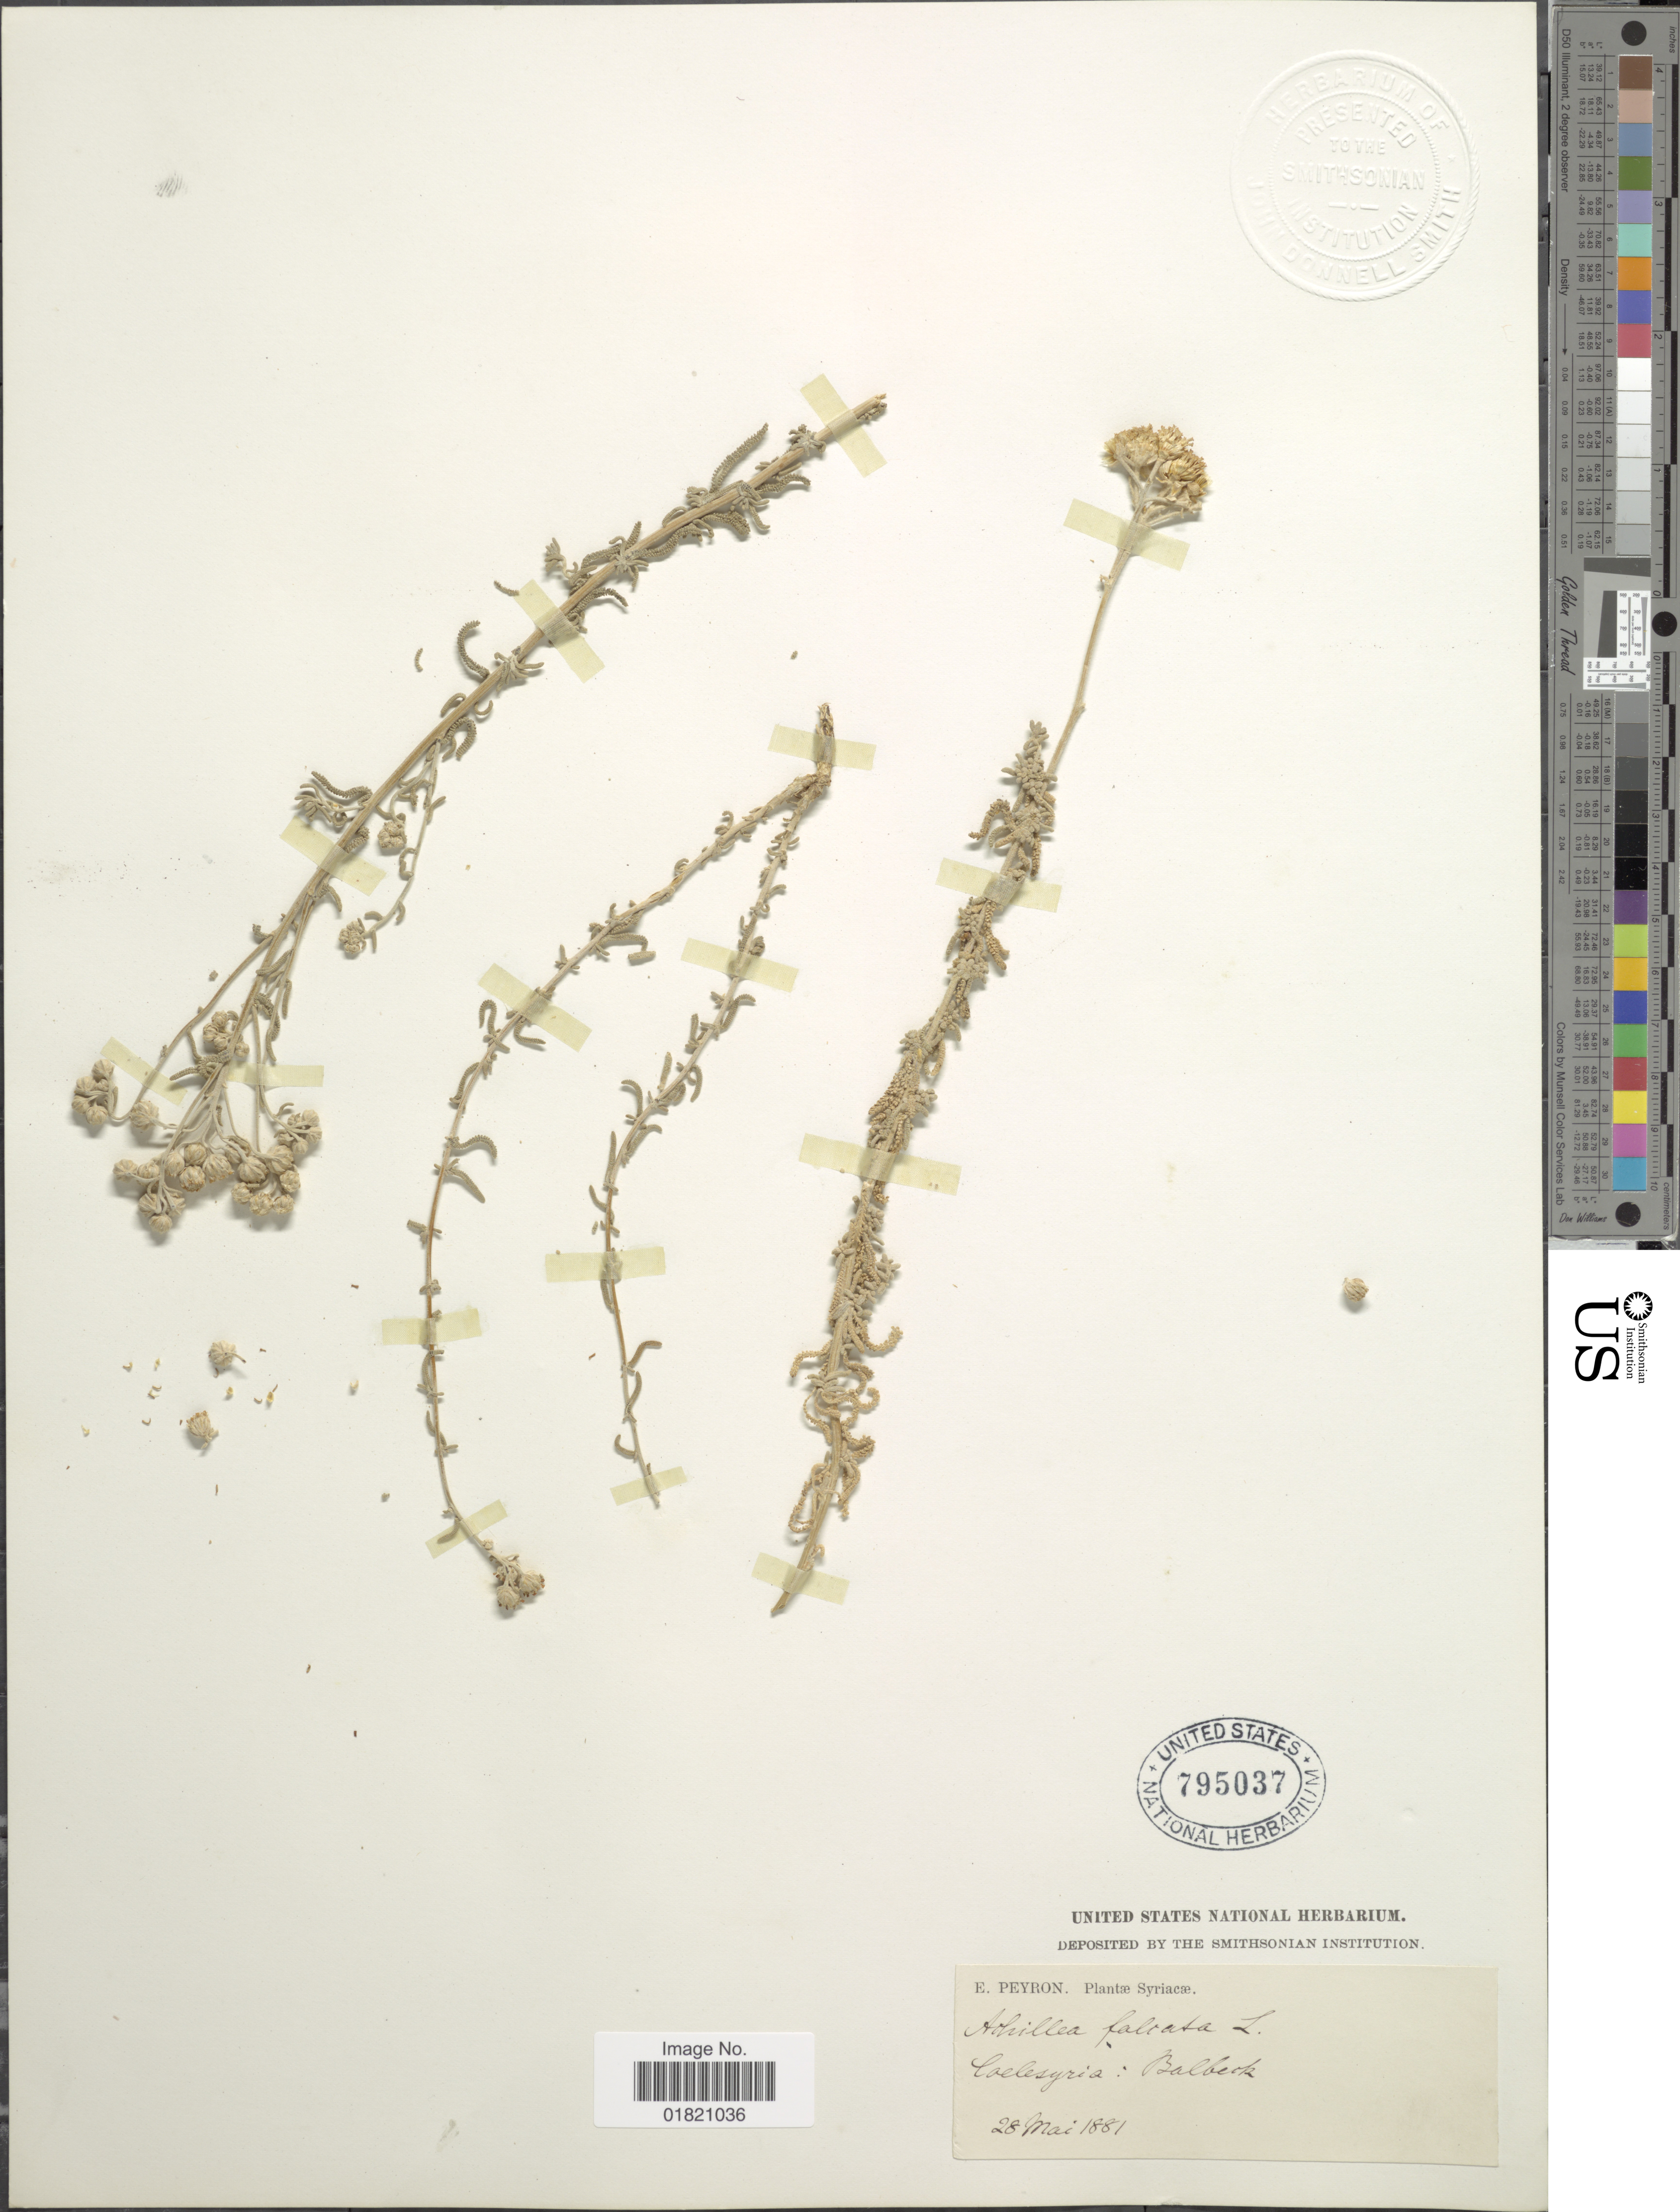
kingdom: Plantae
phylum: Tracheophyta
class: Magnoliopsida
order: Asterales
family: Asteraceae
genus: Achillea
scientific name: Achillea falcata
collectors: E. Peyron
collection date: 1881-05-28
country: Syria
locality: Caelesyria: Balberk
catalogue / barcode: US 795037